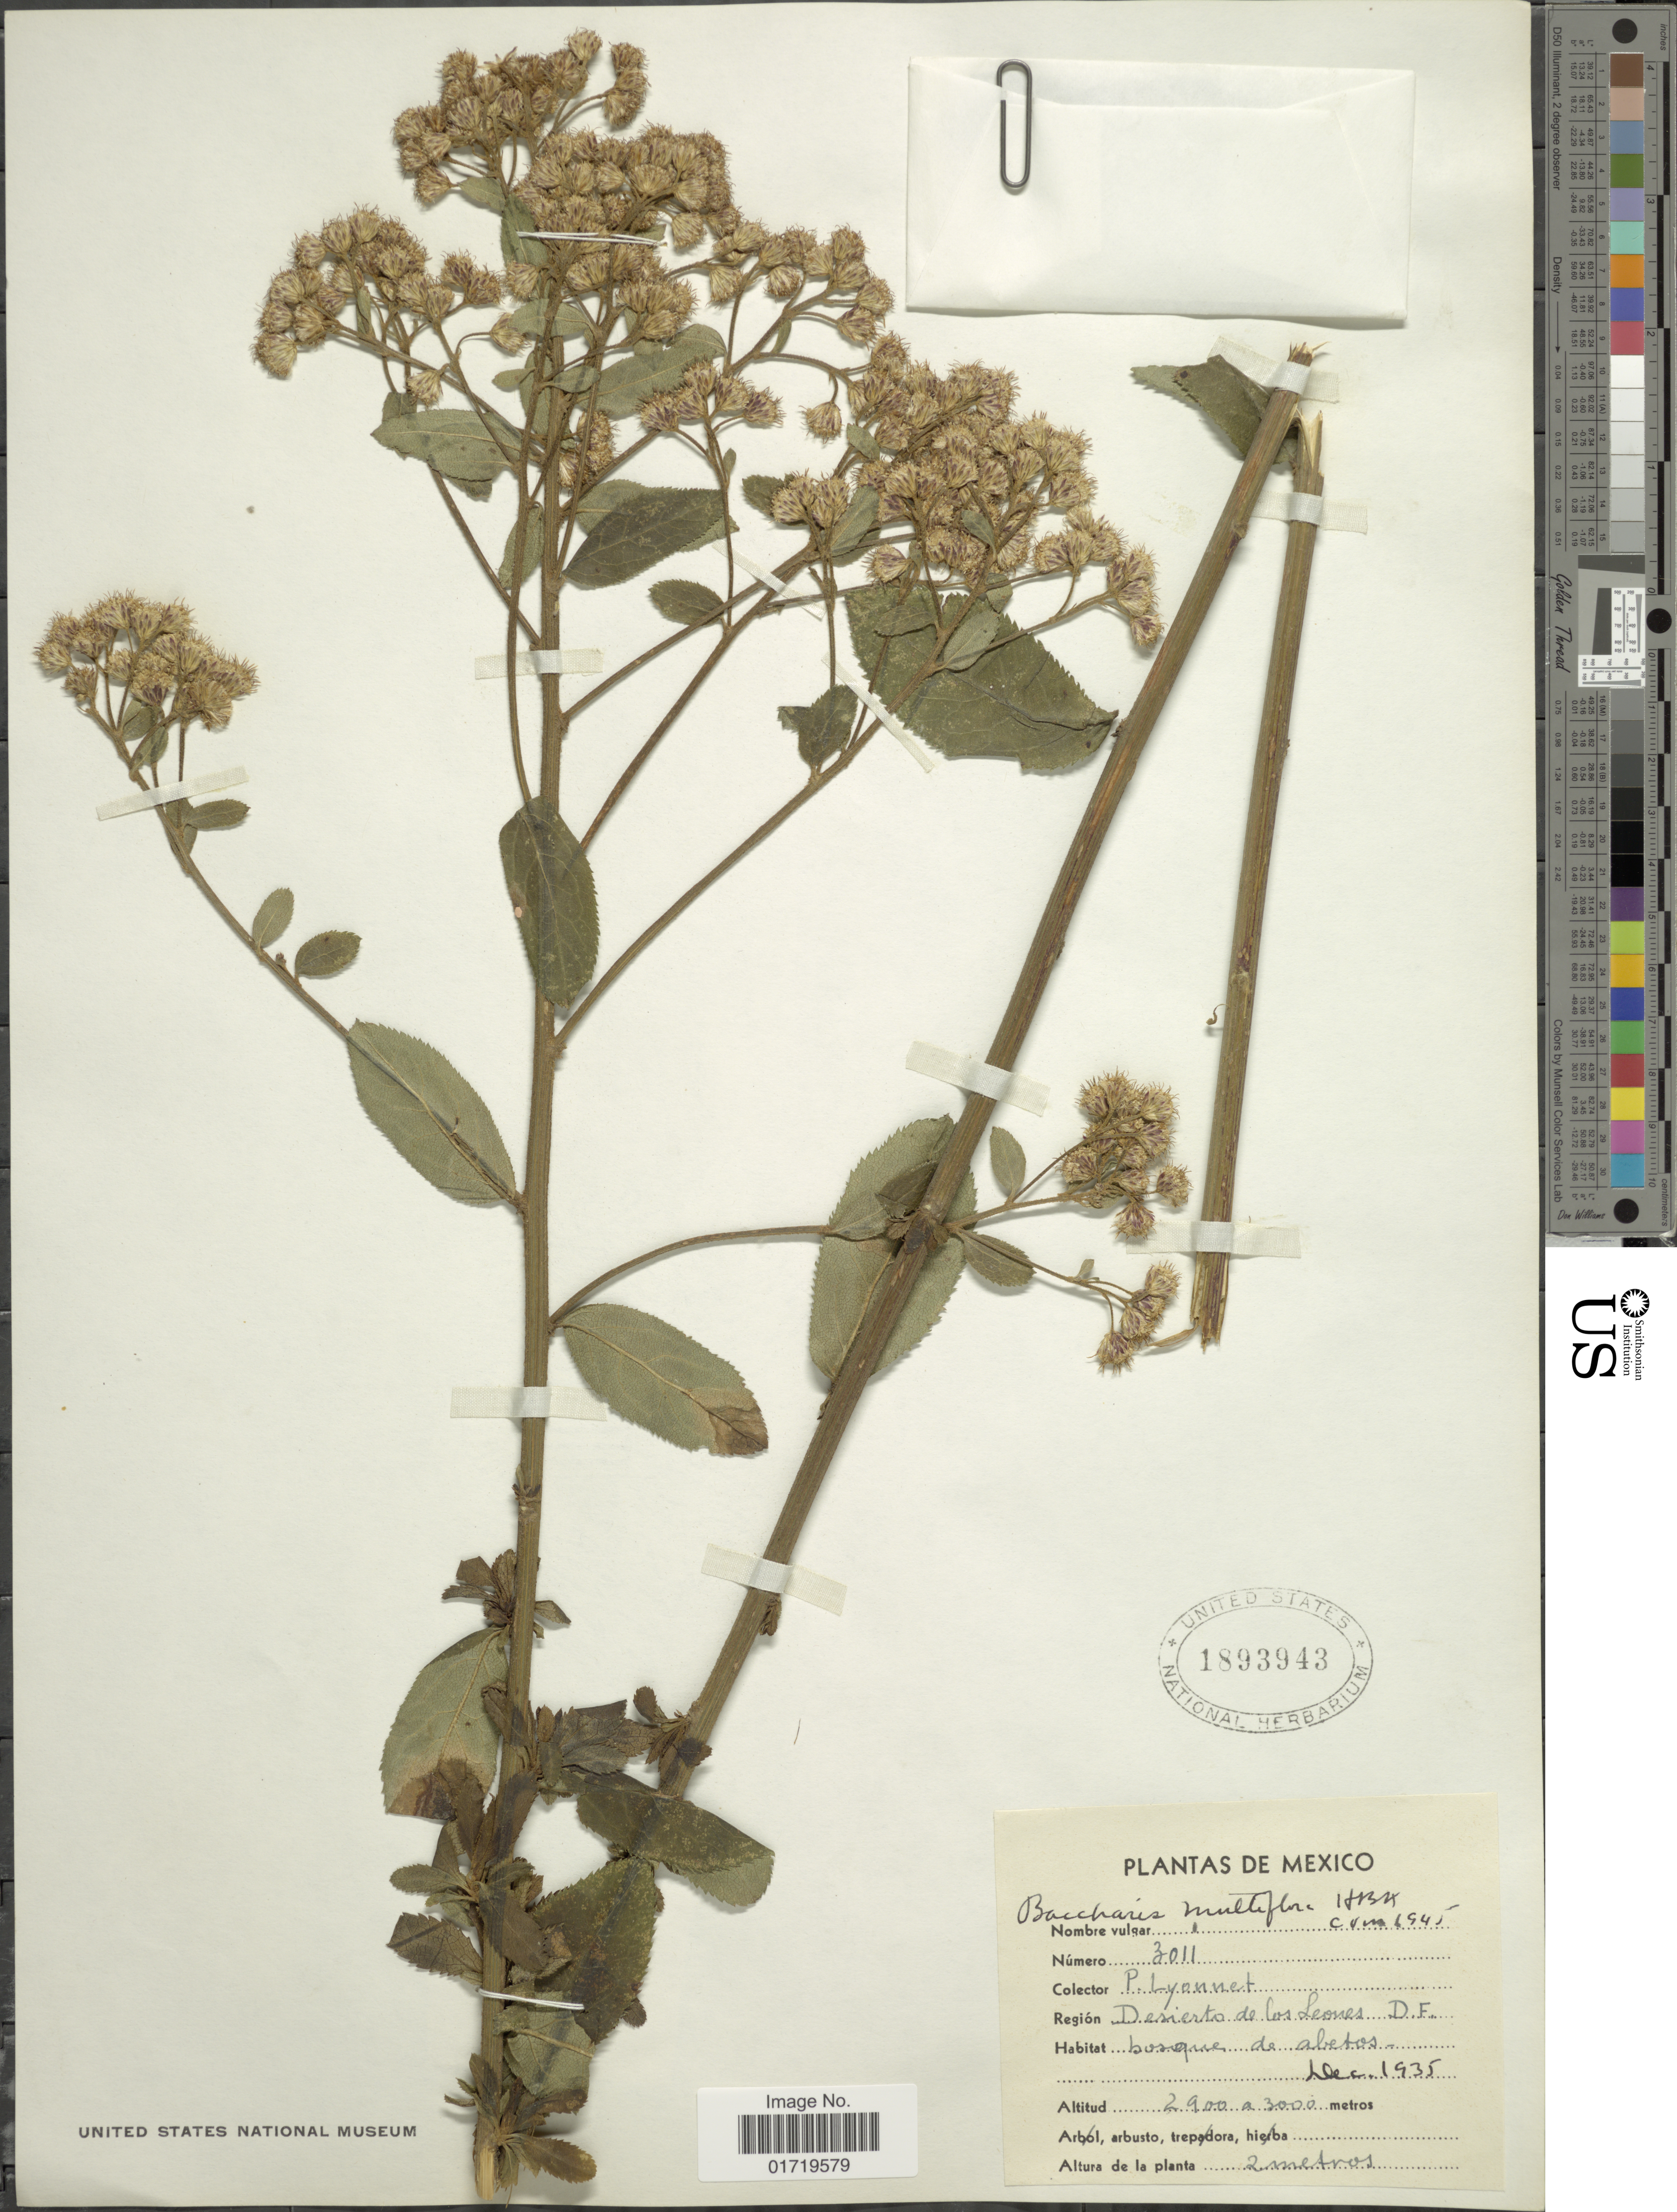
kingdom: Plantae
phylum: Tracheophyta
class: Magnoliopsida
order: Asterales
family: Asteraceae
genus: Baccharis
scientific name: Baccharis multiflora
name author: Kunth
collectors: P. Lyonnet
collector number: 3011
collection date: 1935-12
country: Mexico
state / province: Distrito Federal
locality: Desierto de Los Leones,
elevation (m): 2900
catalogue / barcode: US 1893943